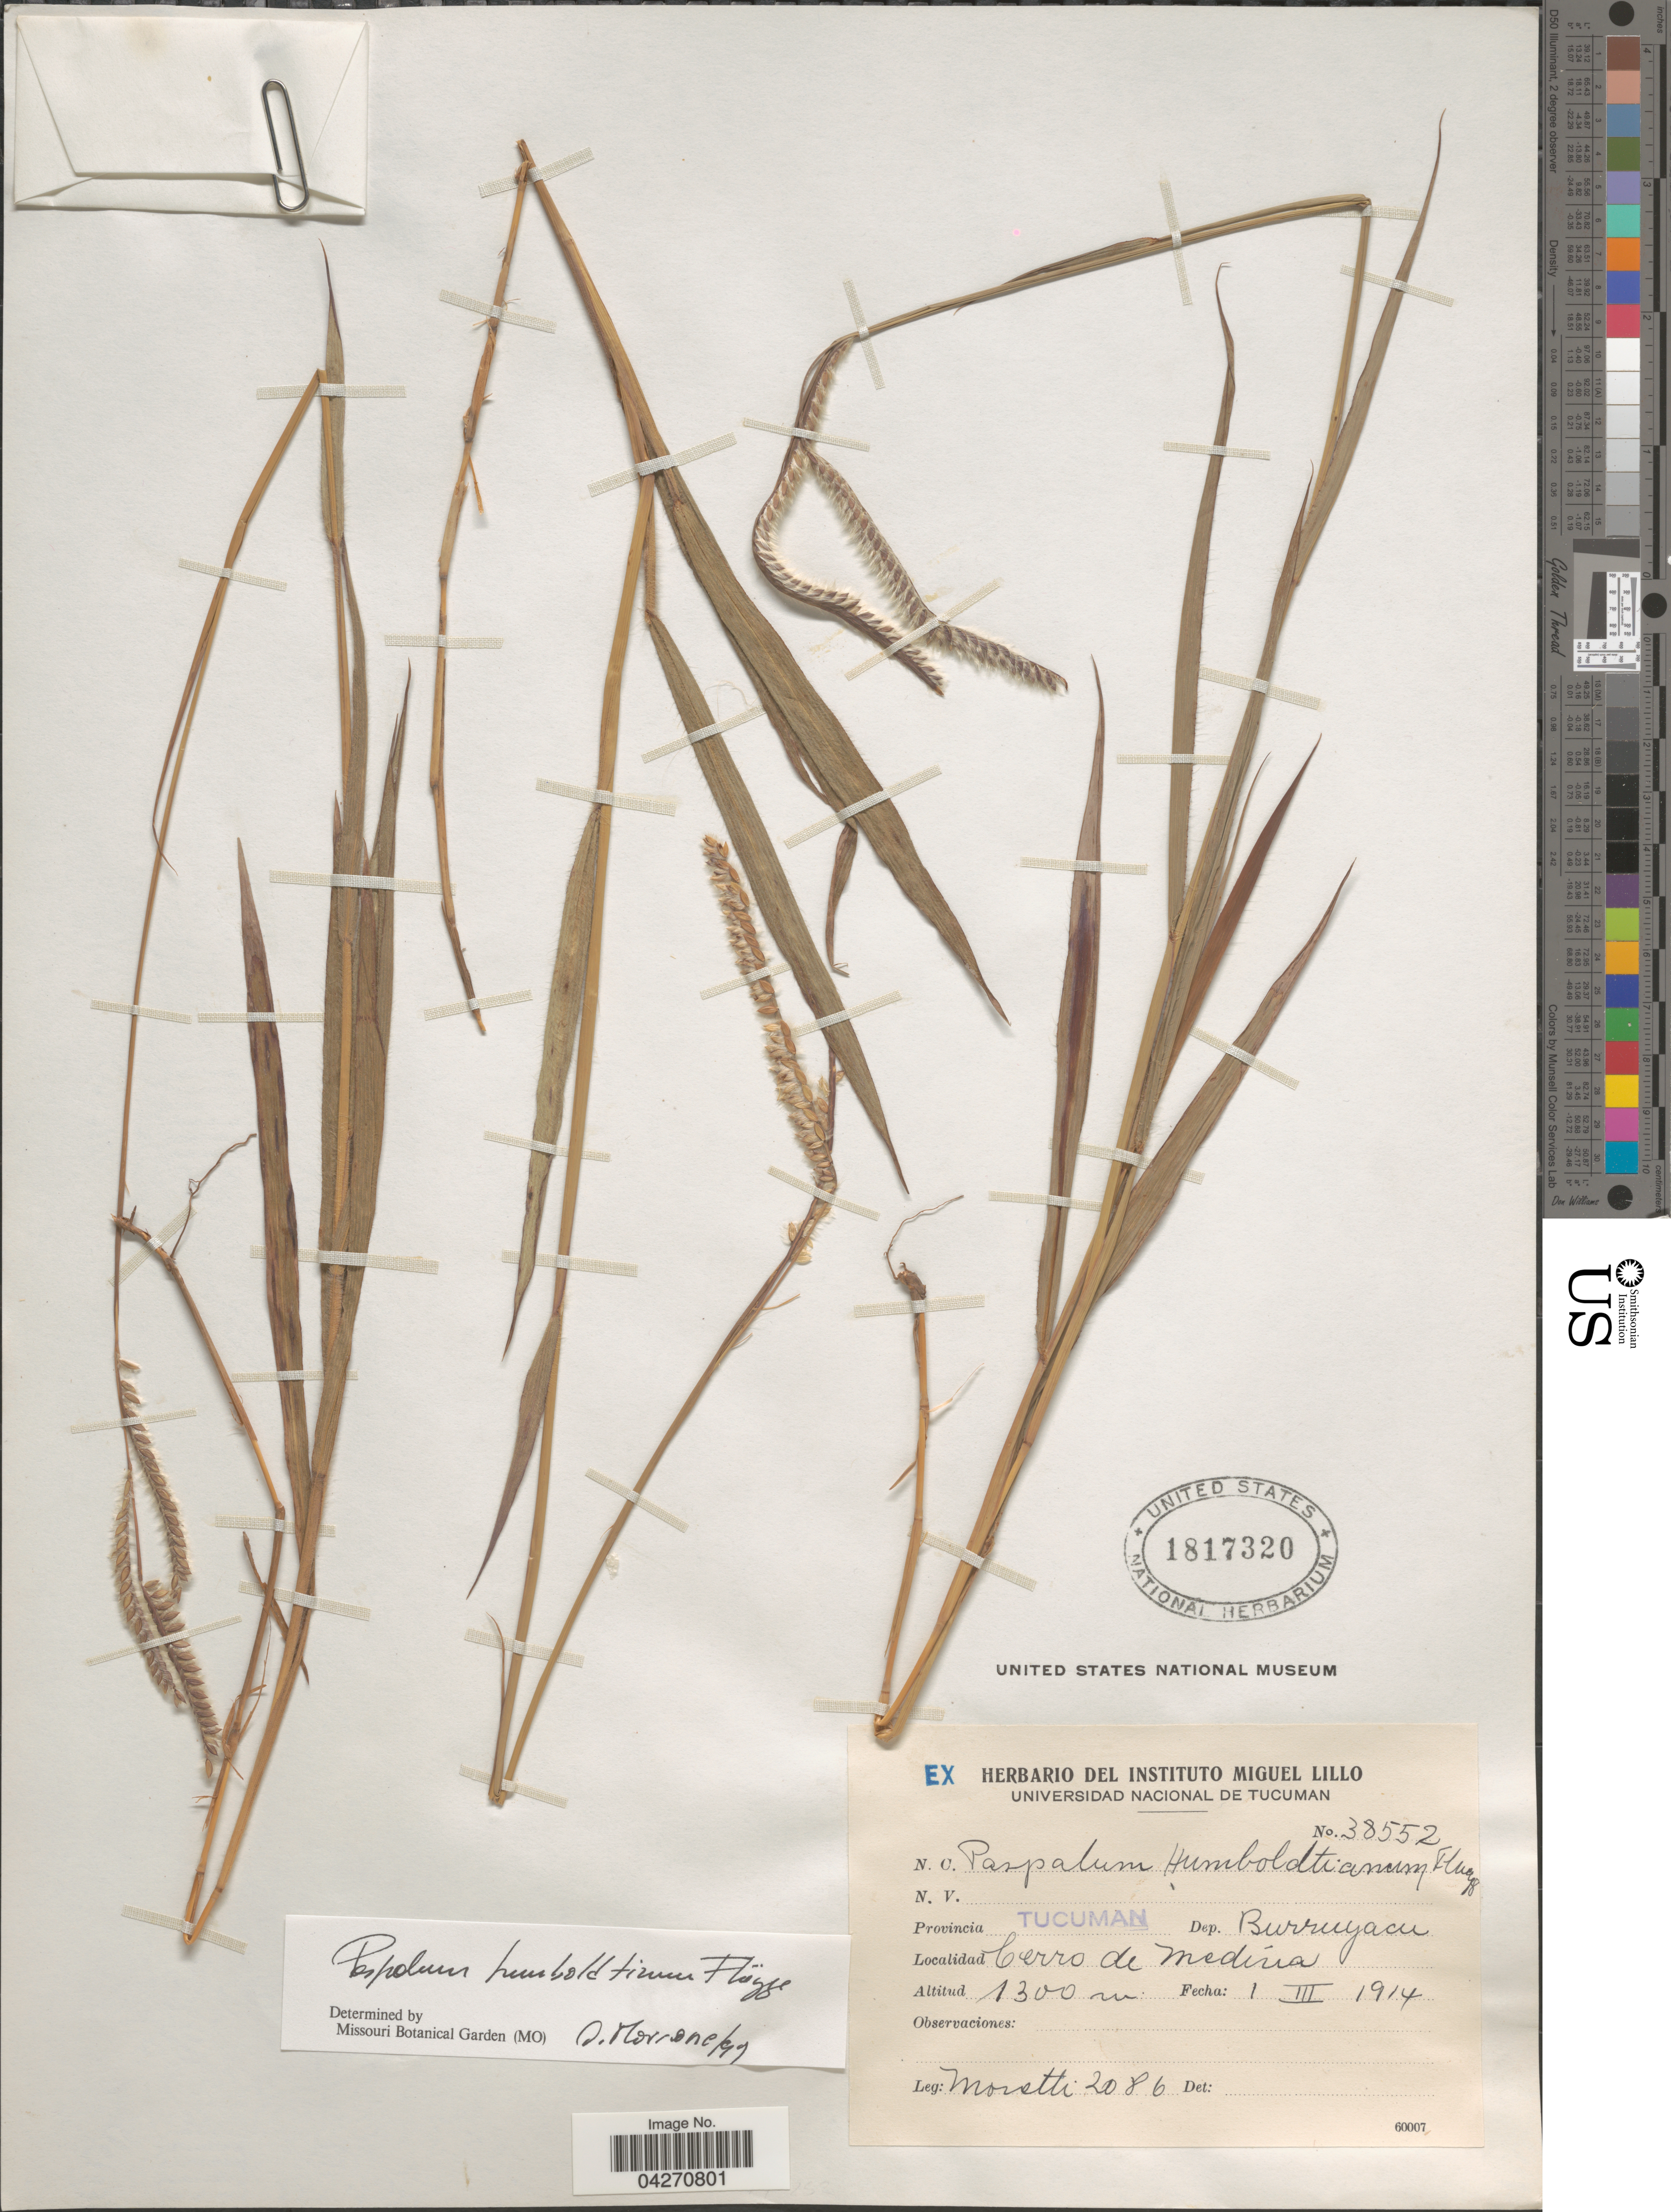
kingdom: Plantae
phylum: Tracheophyta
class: Liliopsida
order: Poales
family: Poaceae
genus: Paspalum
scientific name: Paspalum humboldtianum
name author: Flüggé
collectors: -. Moretti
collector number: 2086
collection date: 1914-03-01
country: Argentina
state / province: Tucuman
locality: Dep. Burruyacu. Cerro de Medina.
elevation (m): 1300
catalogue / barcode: US 1817320